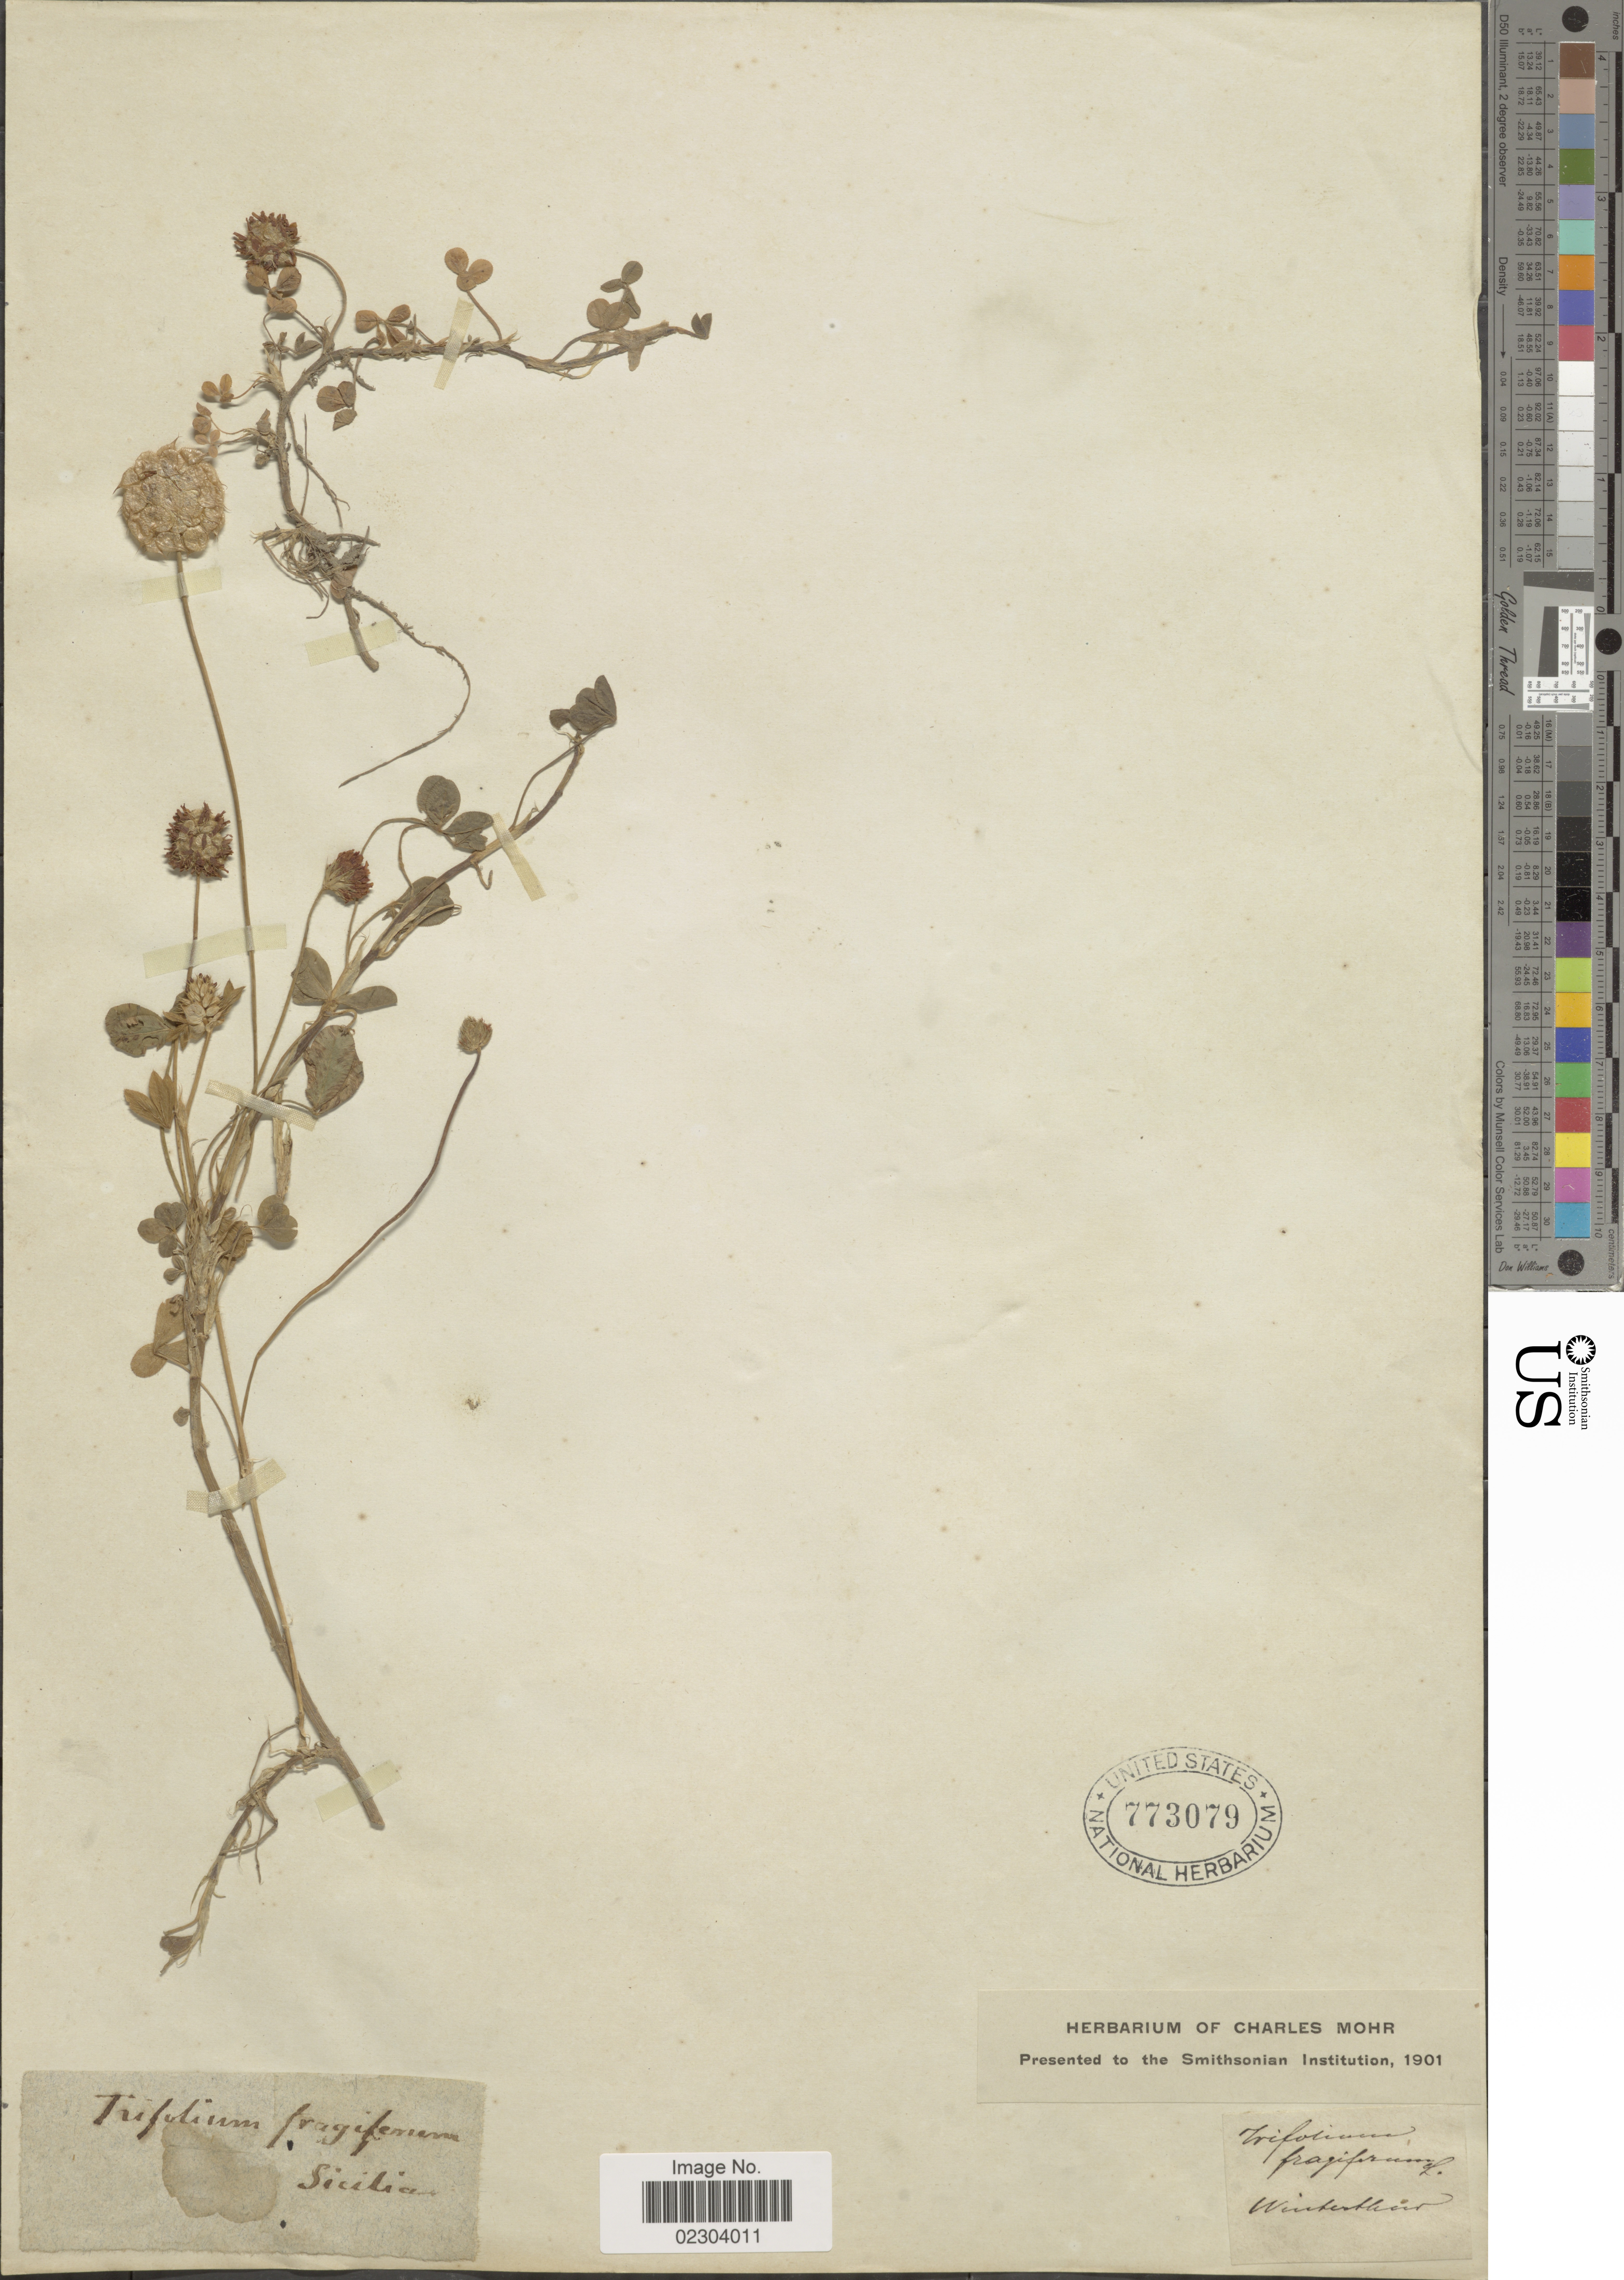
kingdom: Plantae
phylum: Tracheophyta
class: Magnoliopsida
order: Fabales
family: Fabaceae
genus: Trifolium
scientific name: Trifolium fragiferum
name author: L.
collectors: Winterthur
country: Italy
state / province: Siciliana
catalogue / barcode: US 773079